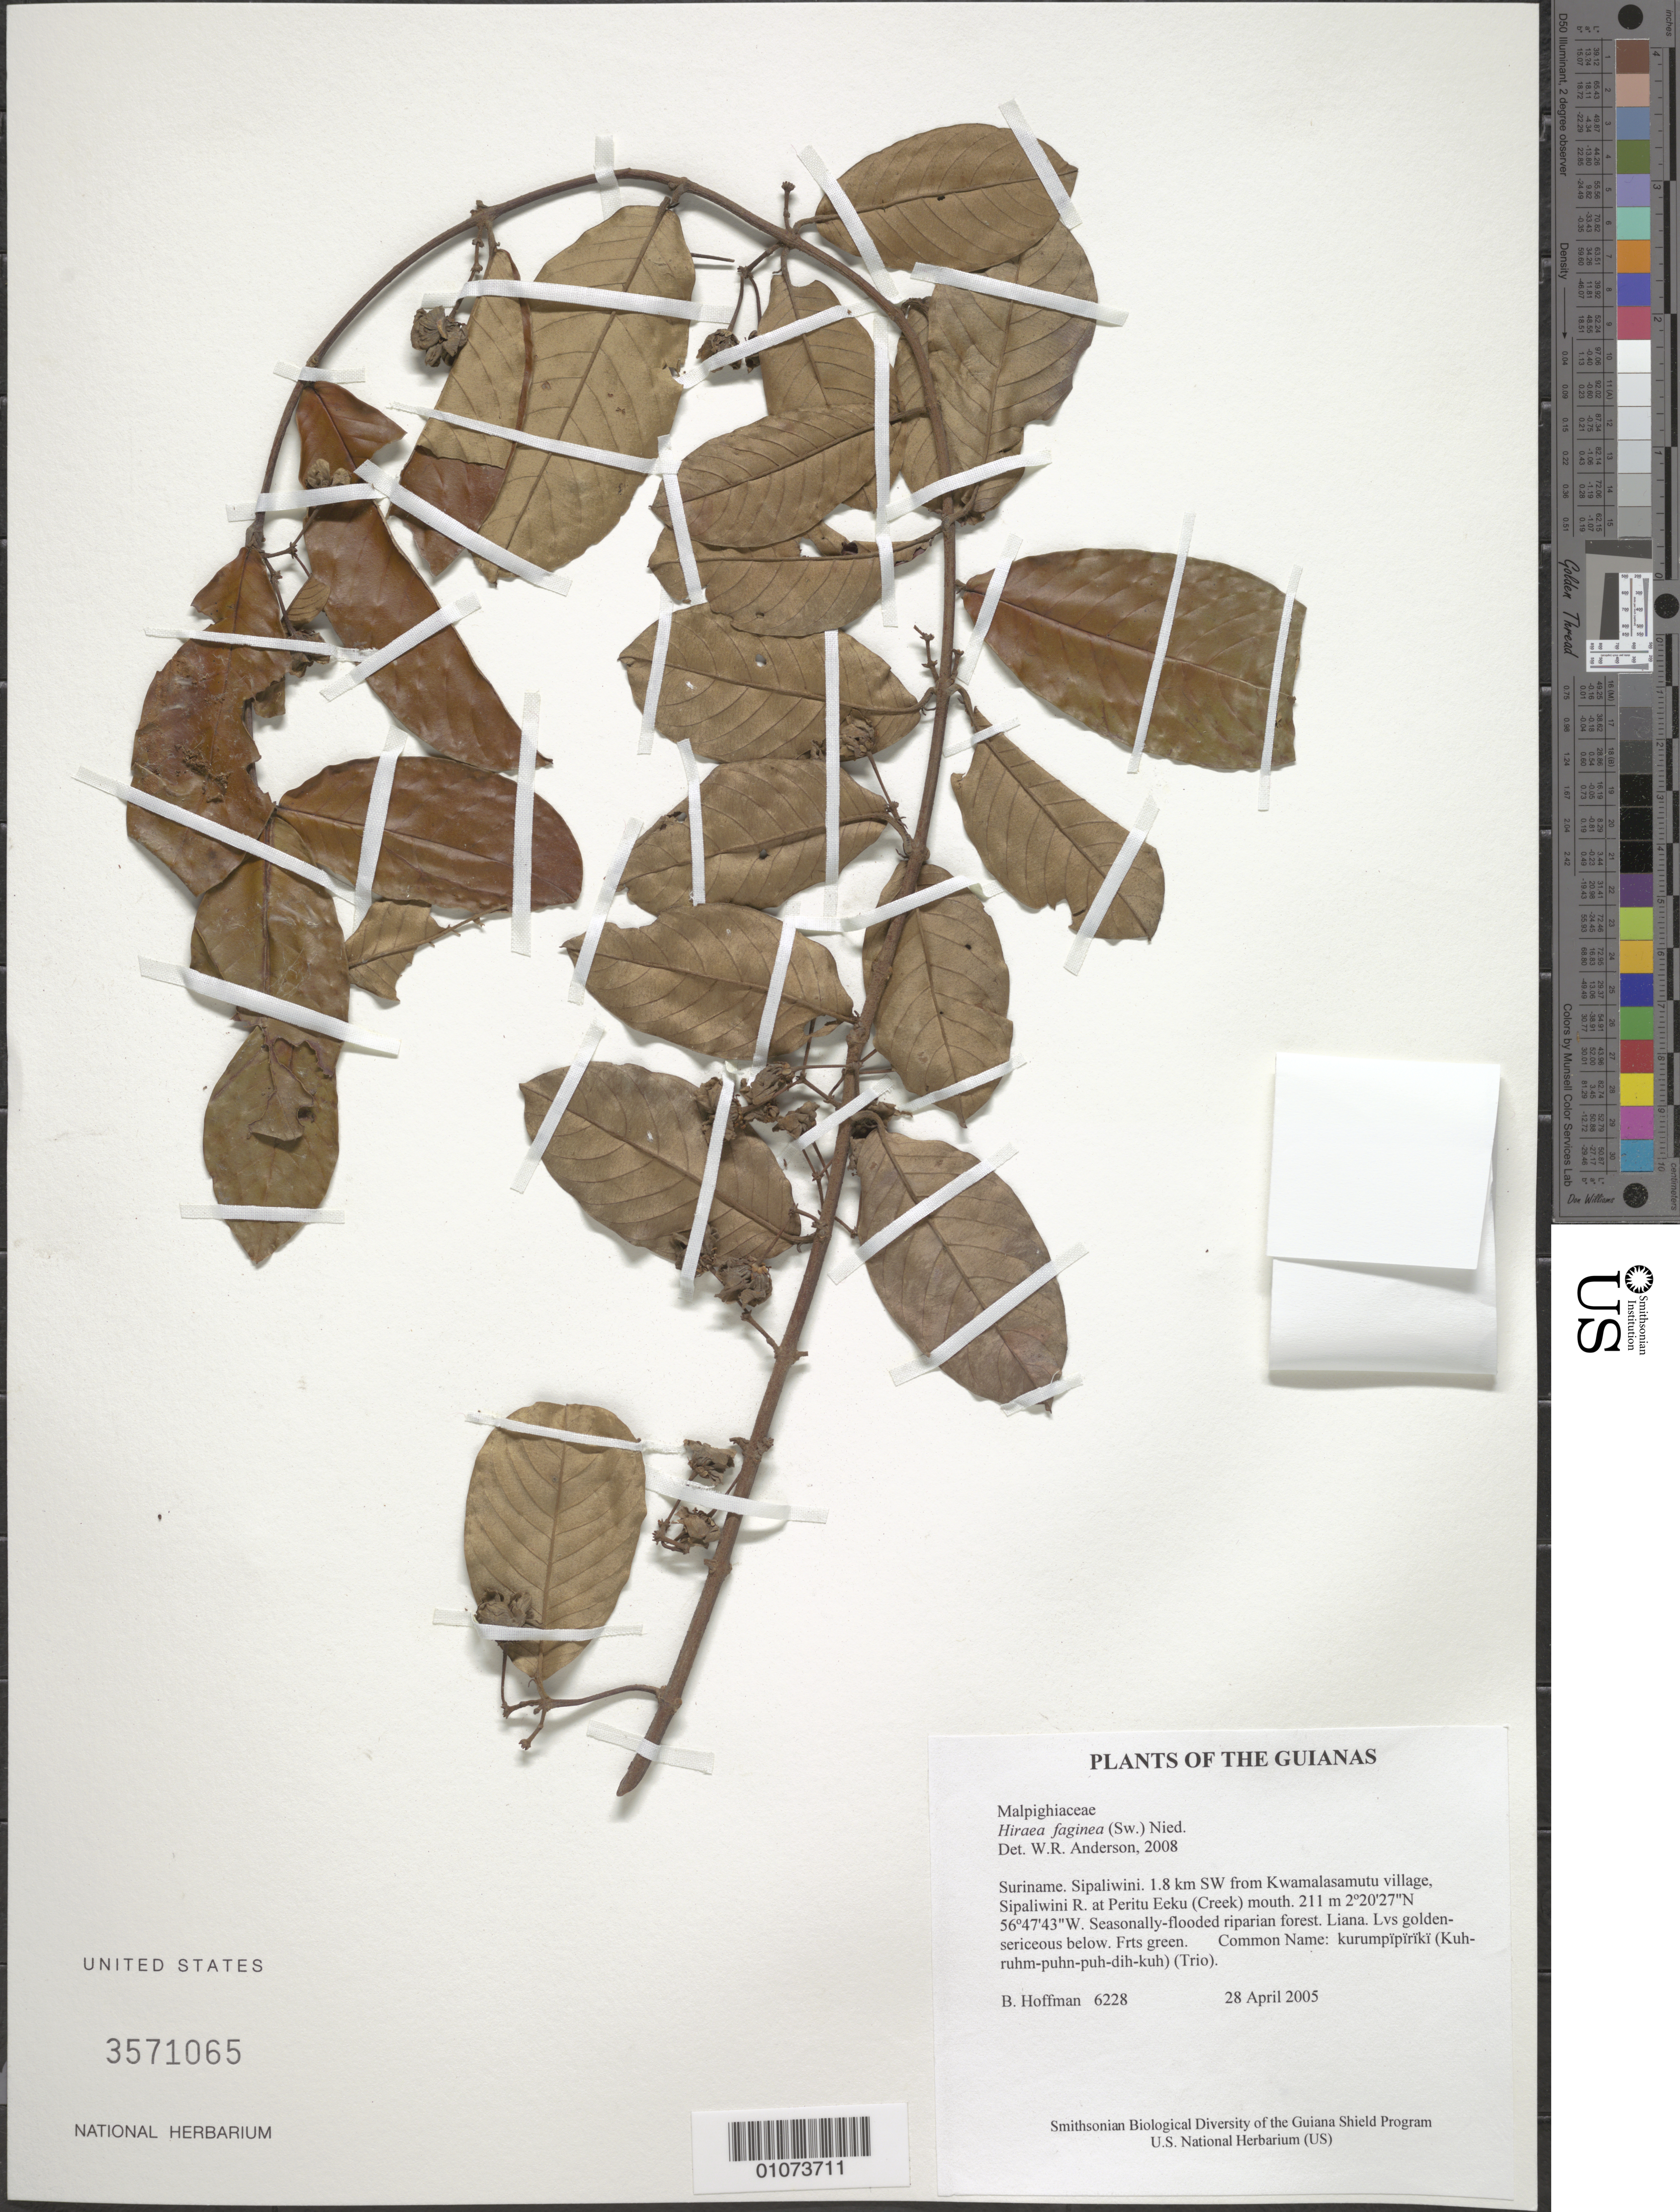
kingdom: Plantae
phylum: Tracheophyta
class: Magnoliopsida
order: Malpighiales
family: Malpighiaceae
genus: Hiraea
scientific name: Hiraea faginea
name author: (Sw.) Nied.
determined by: Anderson, W. R., (MICH), University of Michigan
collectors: B. Hoffman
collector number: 6228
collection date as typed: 28 April 2005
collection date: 2005-04-28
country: Suriname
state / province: Sipaliwini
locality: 1.8 km SW from Kwamalasamutu village, Sipaliwini R. at Peritu Eeku (Creek) mouth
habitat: Seasonally-flooded riparian forest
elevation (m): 211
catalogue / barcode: US 3571065